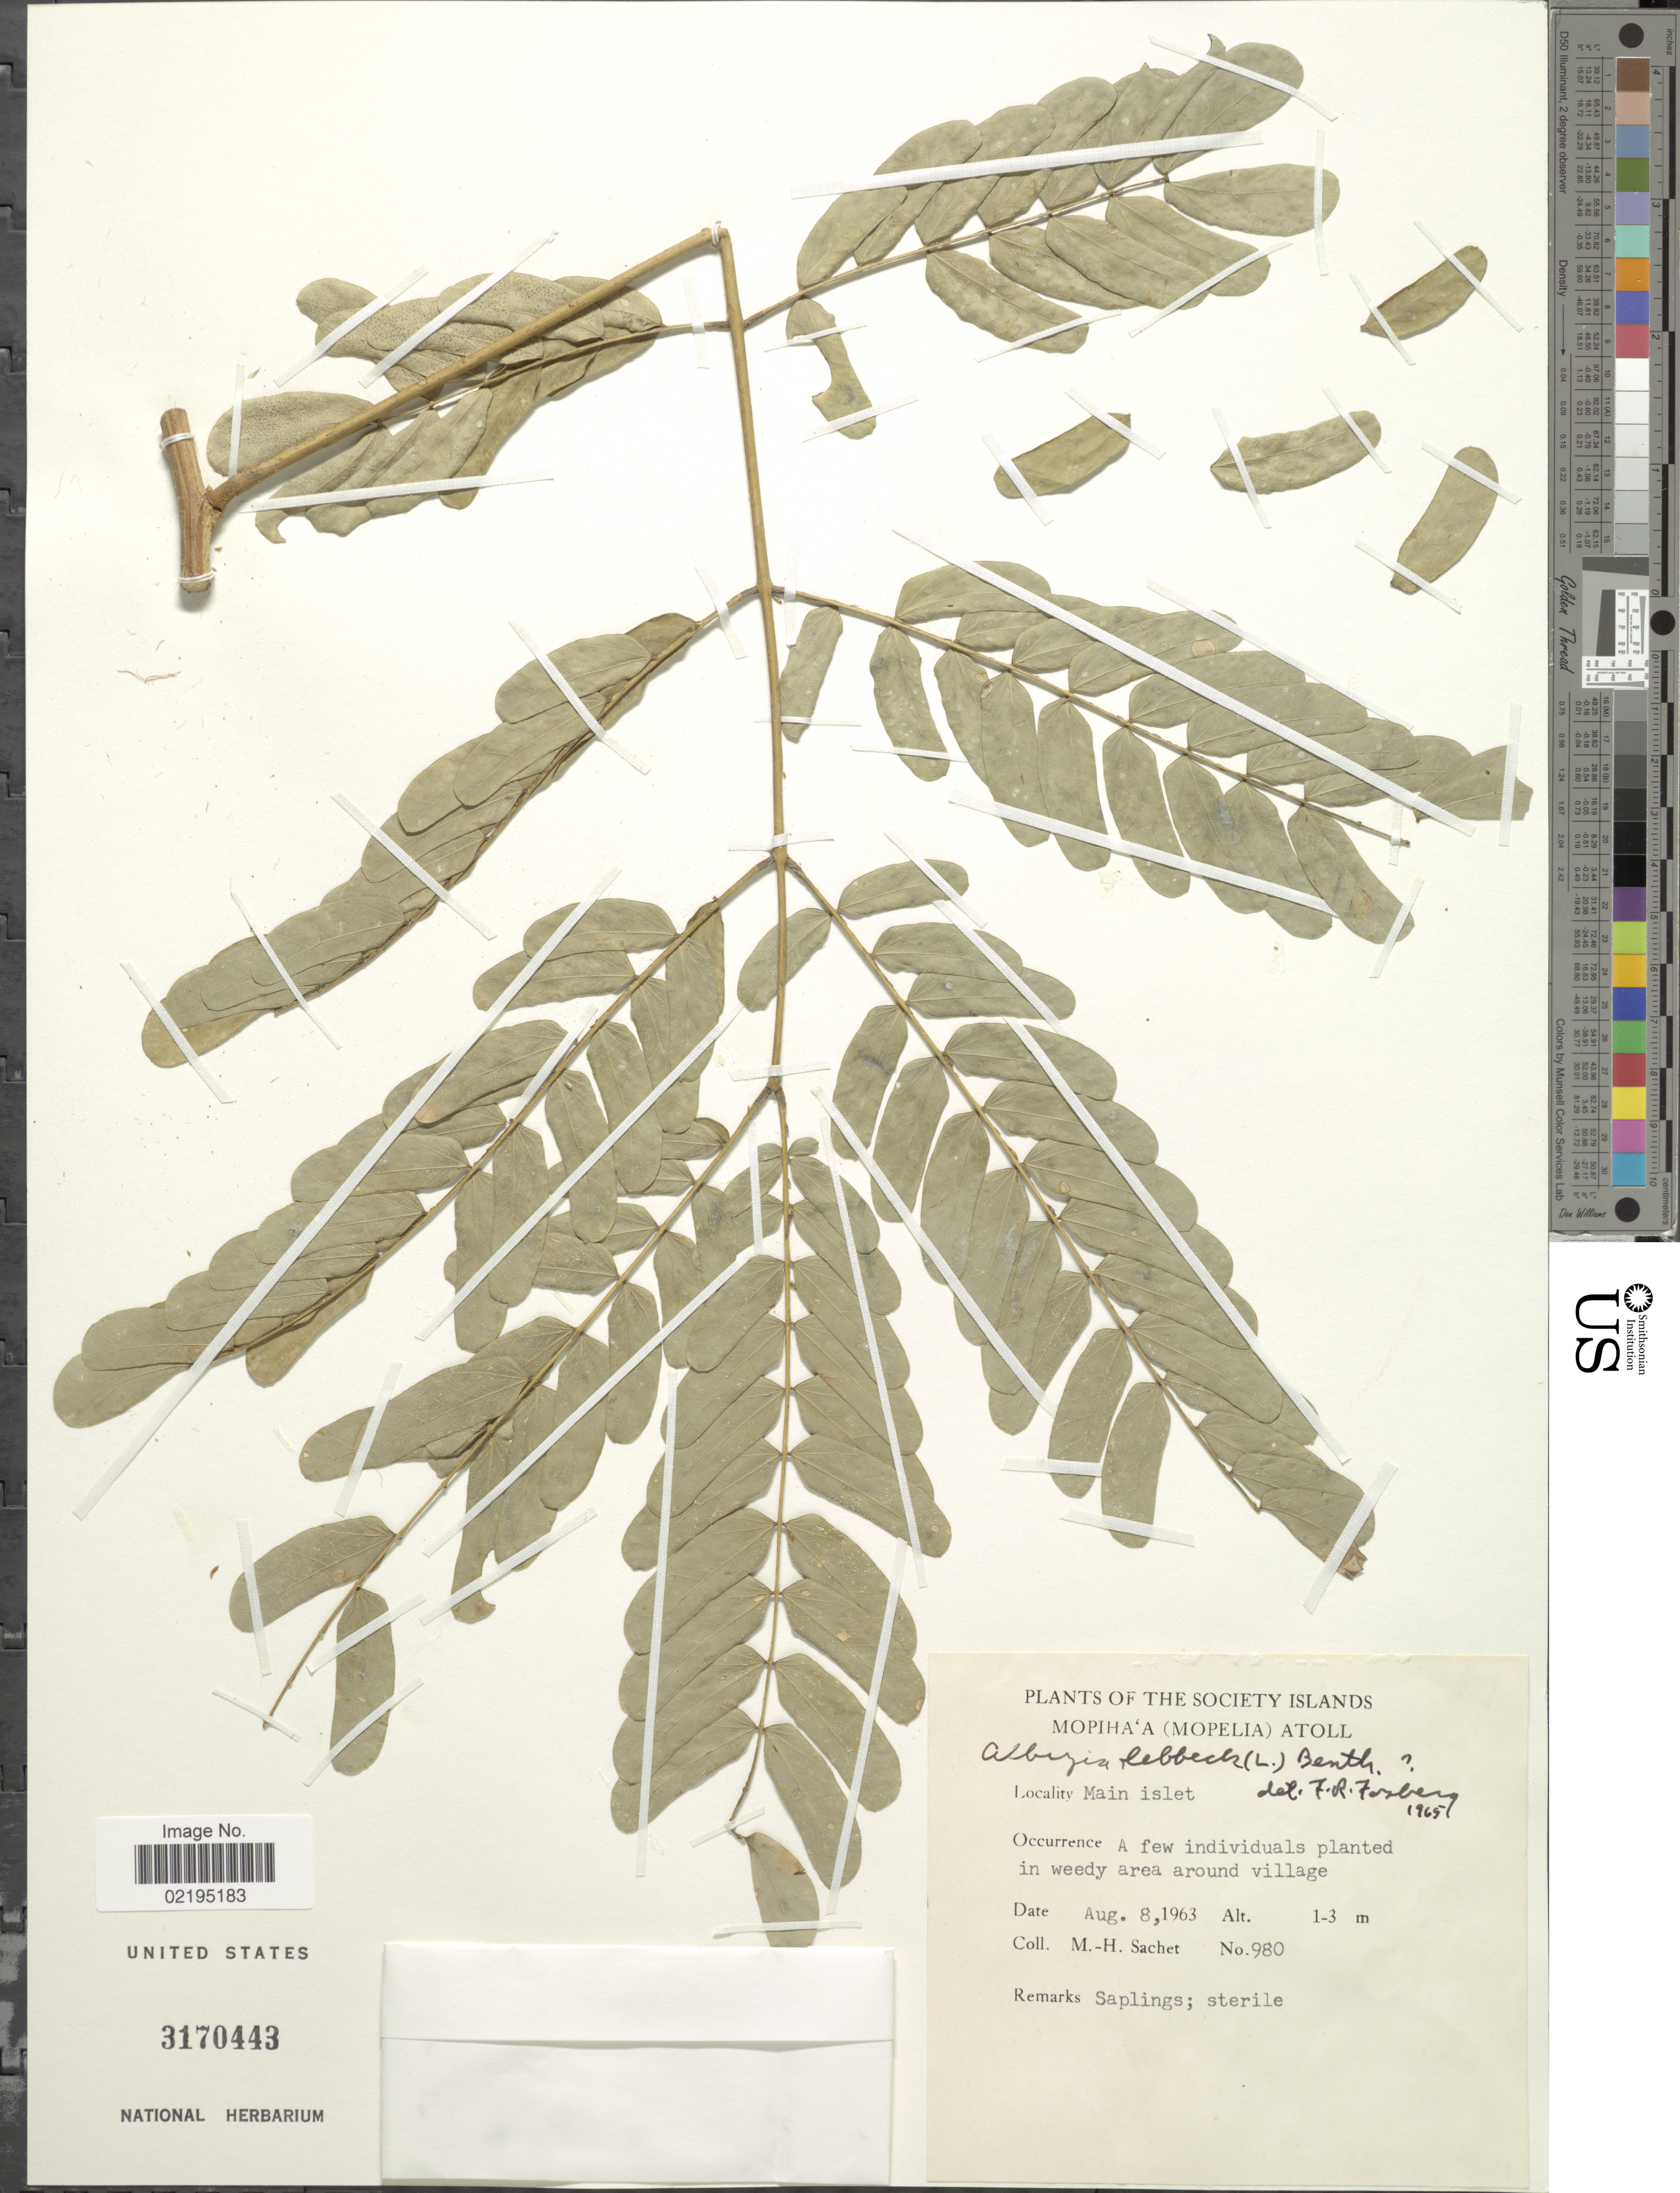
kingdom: Plantae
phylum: Tracheophyta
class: Magnoliopsida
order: Fabales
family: Fabaceae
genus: Albizia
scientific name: Albizia lebbeck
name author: (L.) Benth.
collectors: M.-H. Sachet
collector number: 980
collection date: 1963-08-08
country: French Polynesia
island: Maupihaa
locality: Society Islands, Mpiha'a (Mopelia) Atoll, Main Islet, in weedy area around village.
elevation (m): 1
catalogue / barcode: US 3170443